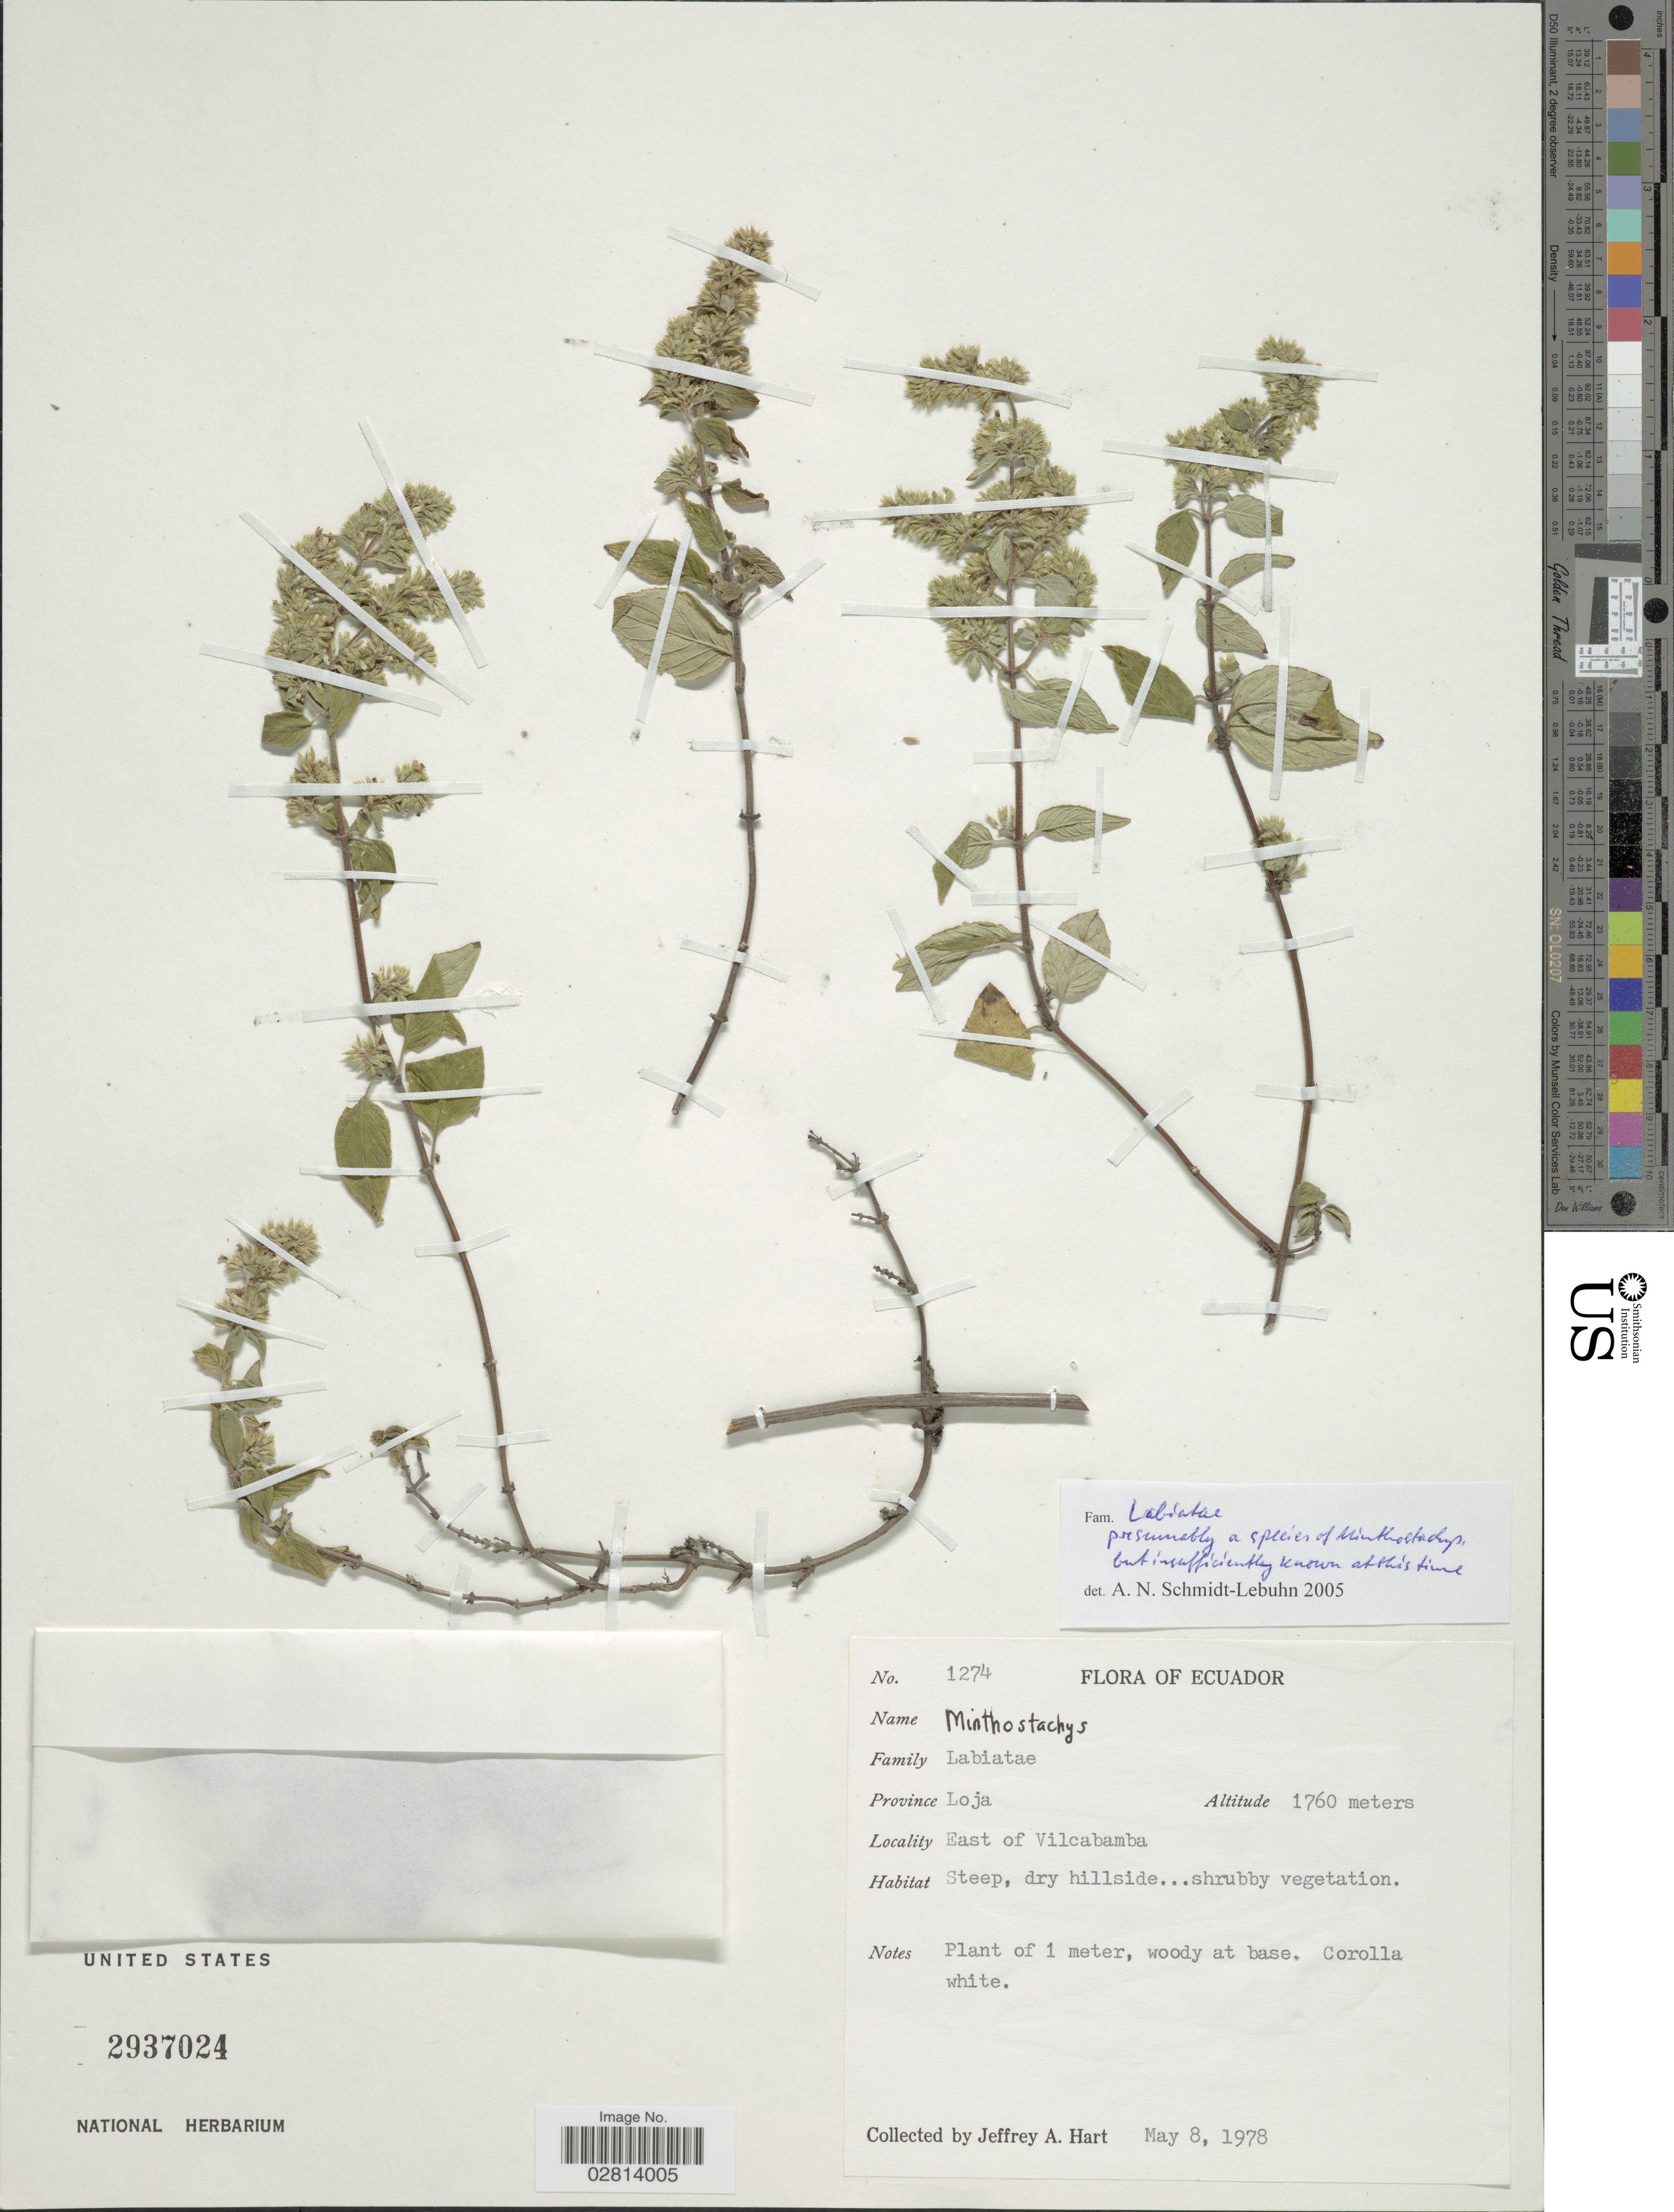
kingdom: Plantae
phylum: Tracheophyta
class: Magnoliopsida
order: Lamiales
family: Lamiaceae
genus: Minthostachys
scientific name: Minthostachys sp.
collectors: J. A. Hart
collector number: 1274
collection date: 1978-05-08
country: Ecuador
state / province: Loja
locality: Province Loja, East of Vilcabamba.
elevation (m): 1760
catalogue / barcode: US 2937024